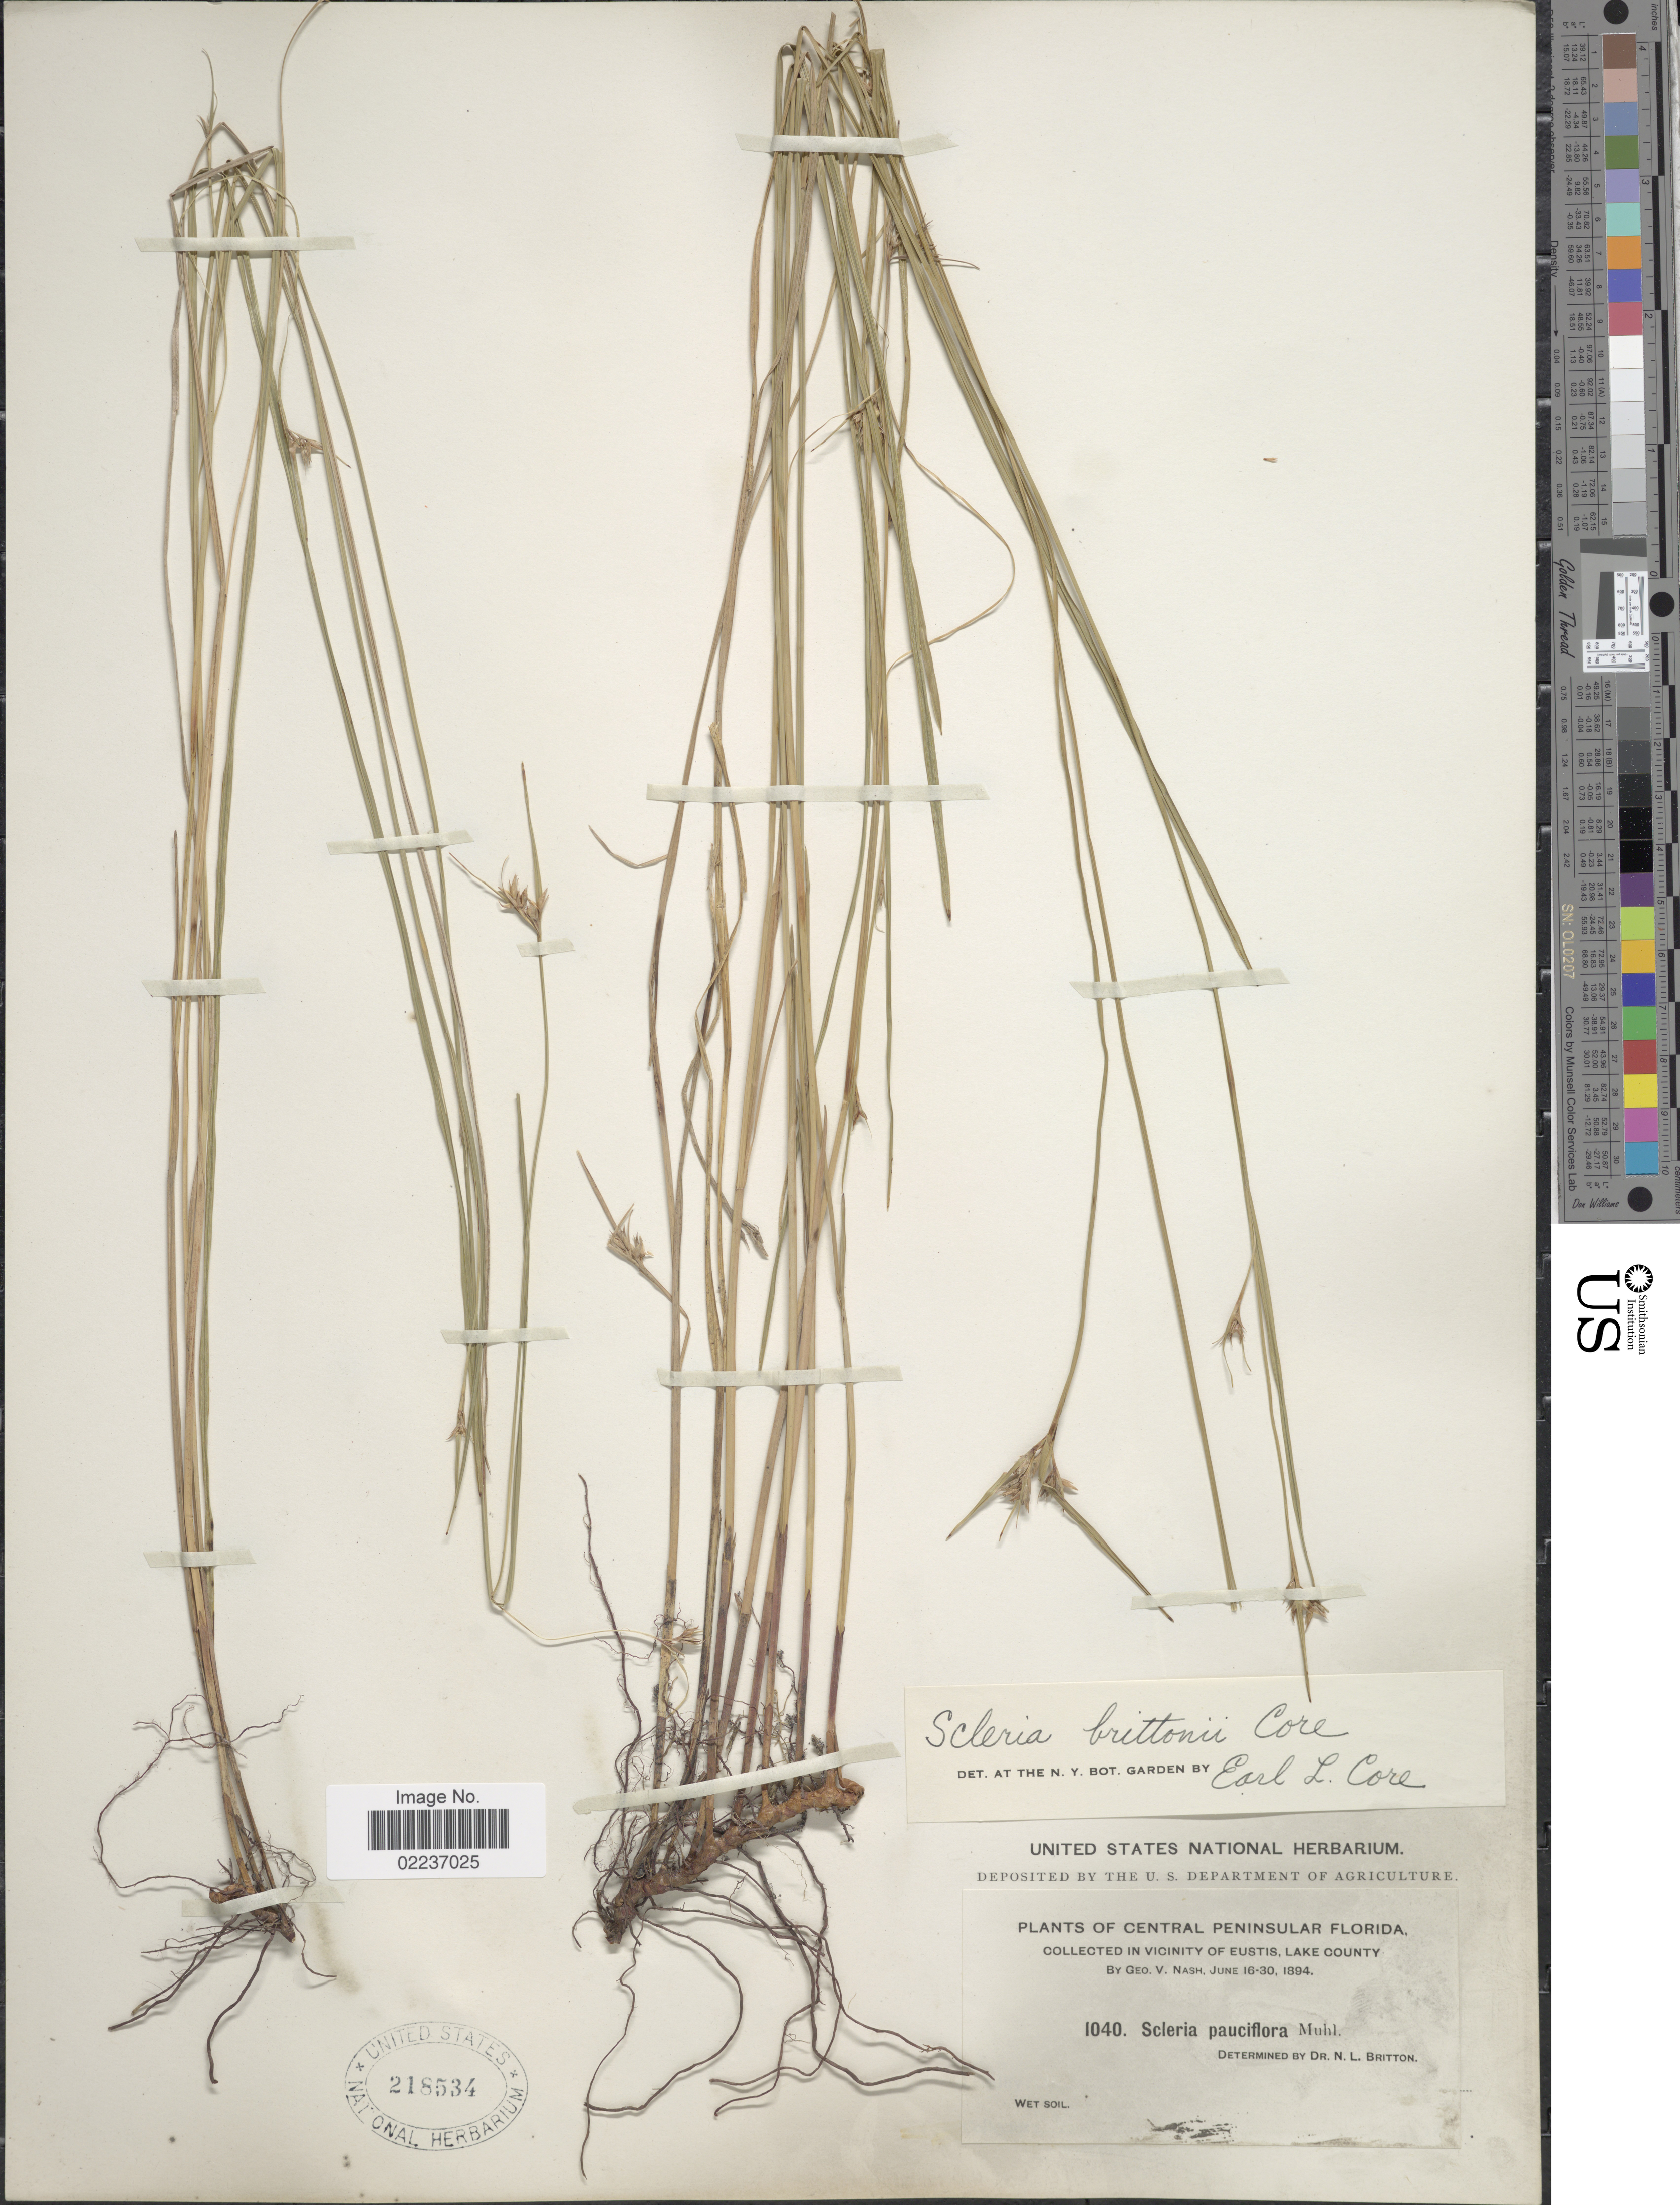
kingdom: Plantae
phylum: Tracheophyta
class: Liliopsida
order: Poales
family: Cyperaceae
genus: Scleria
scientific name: Scleria brittonii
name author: Core ex Small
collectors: G. V. Nash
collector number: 1040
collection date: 1894-06-16/1894-06-30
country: United States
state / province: Florida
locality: Central Peninsular Florida, in vicinity of Eustis, Lake County, wet soil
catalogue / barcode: US 218534